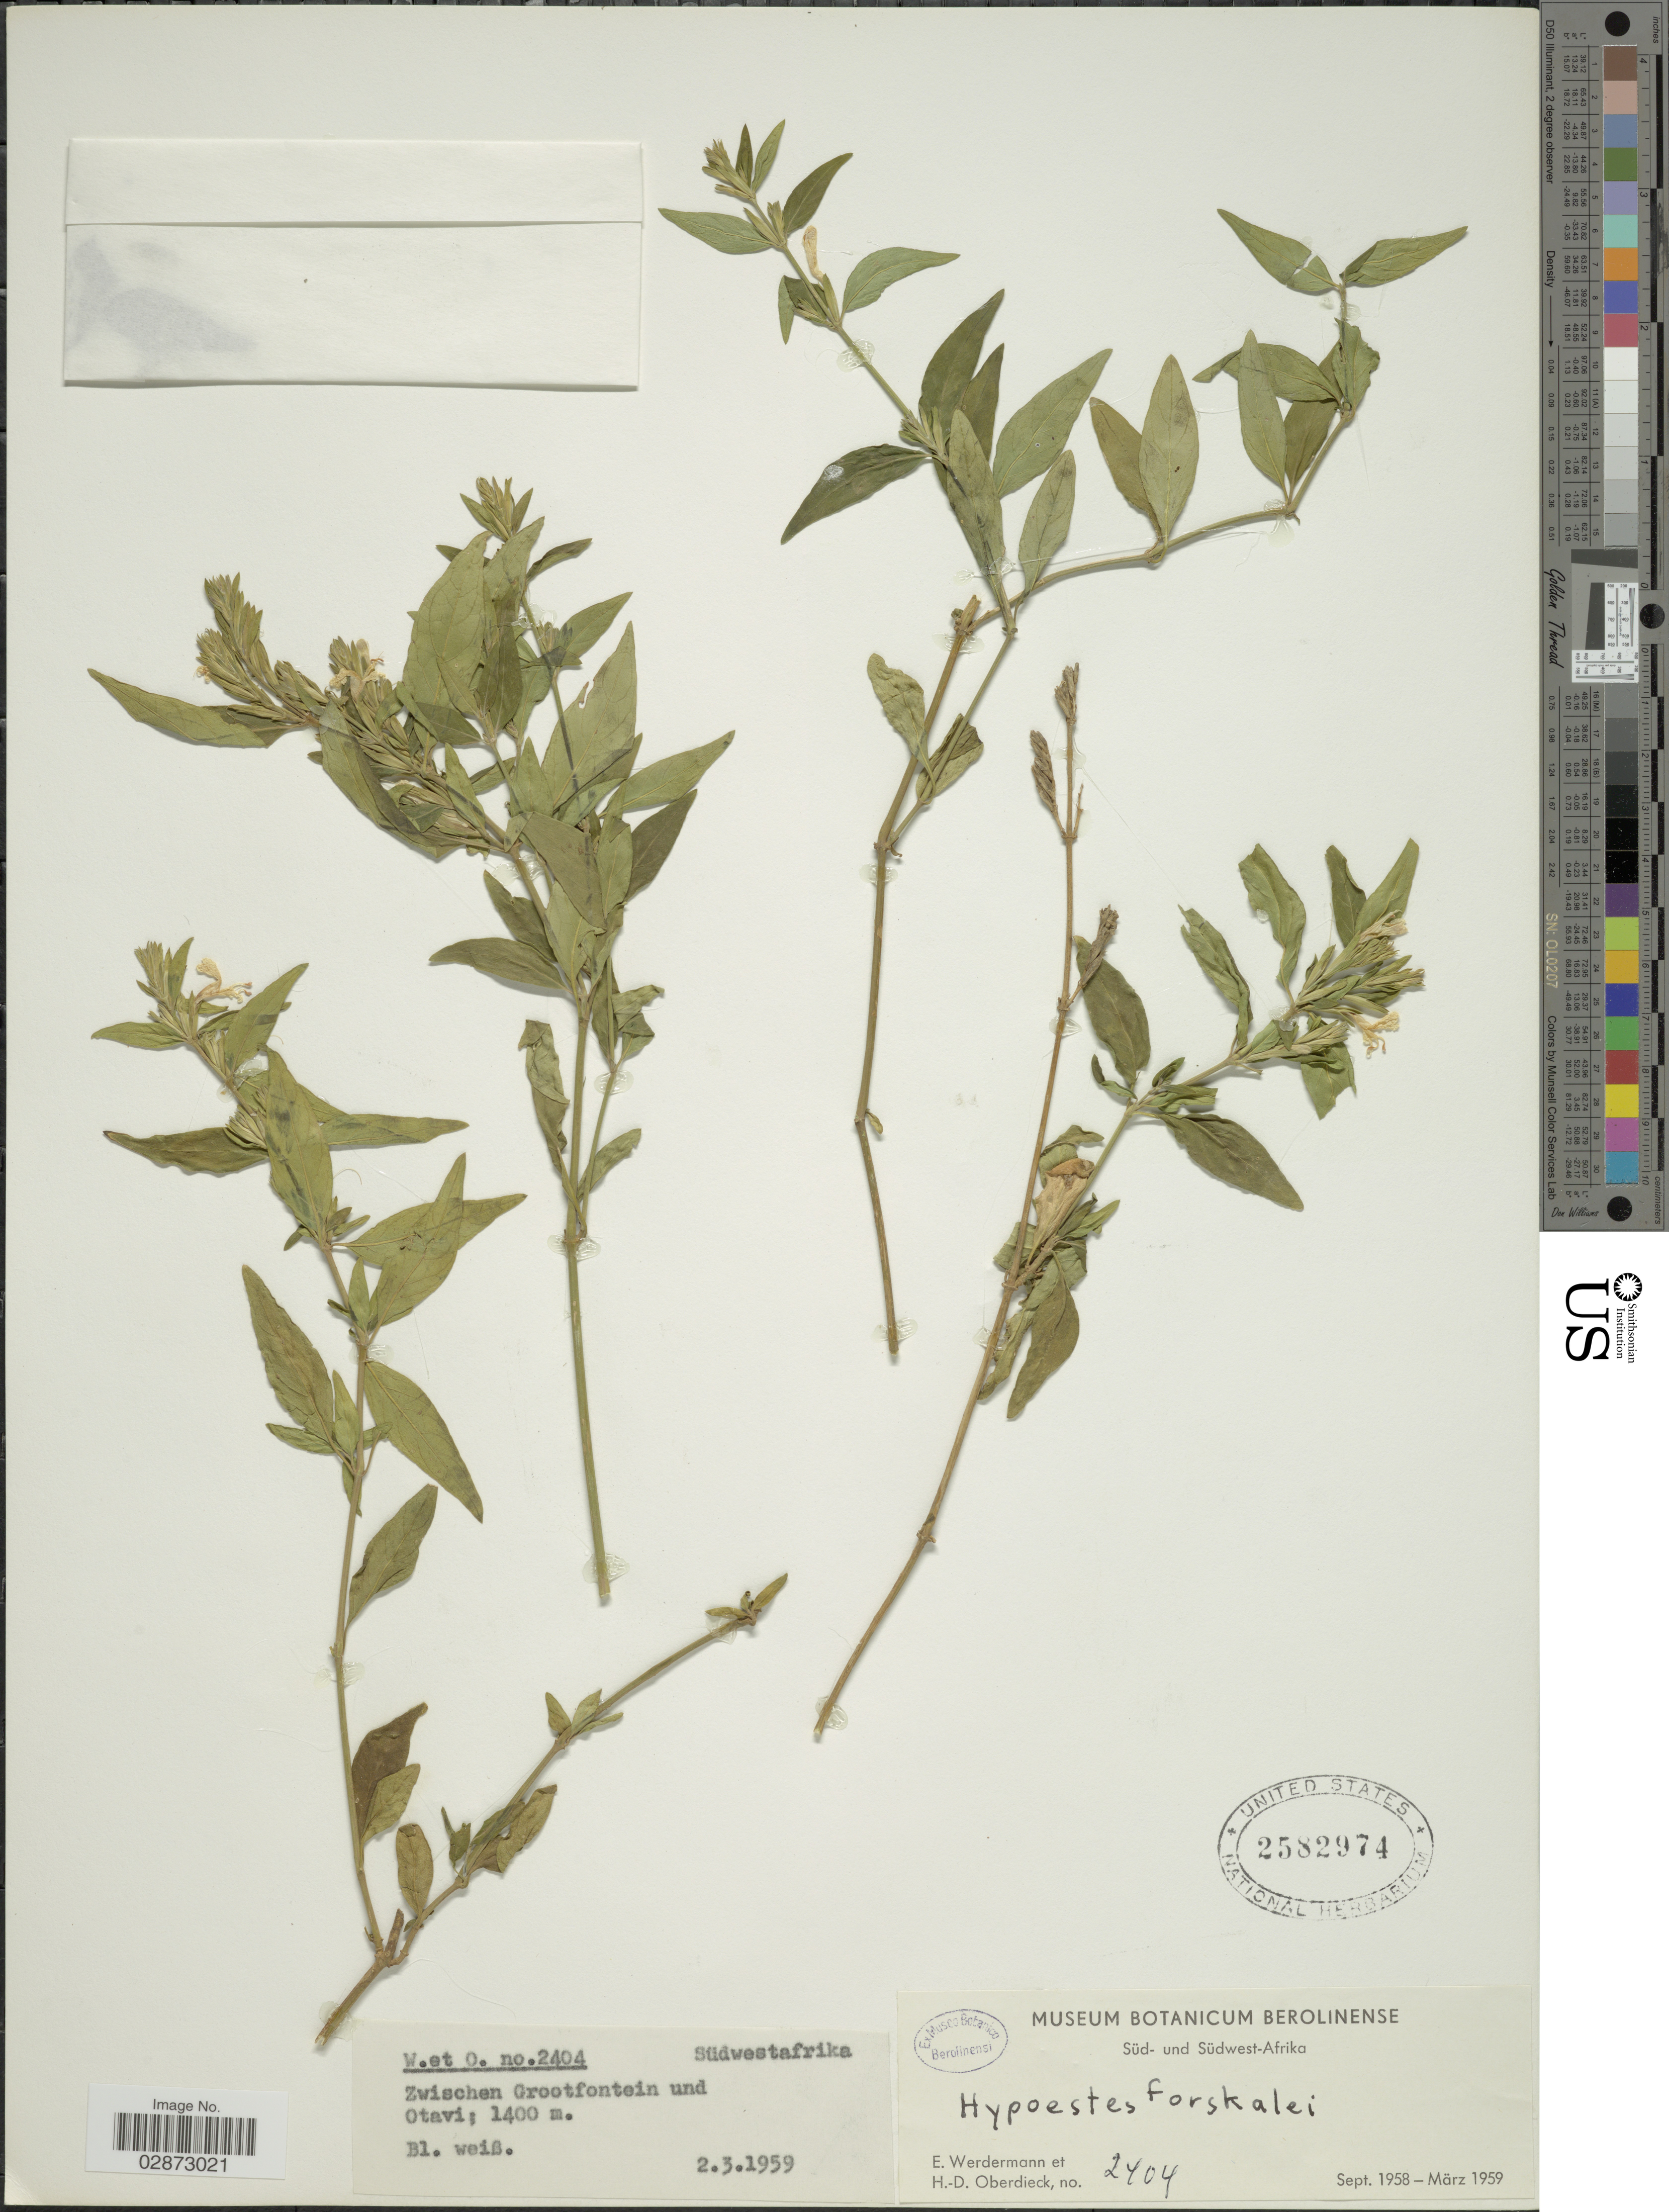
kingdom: Plantae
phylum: Tracheophyta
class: Magnoliopsida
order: Lamiales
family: Acanthaceae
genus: Hypoestes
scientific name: Hypoestes forsskaolii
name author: (Vahl) R. Br.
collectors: E. Werdermann & H. Oberdieck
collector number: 2404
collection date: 1958-09/1959-03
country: Namibia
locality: Südwestafrika. Zwischen Grootfontein und Otavi.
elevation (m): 1400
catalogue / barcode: US 2582974